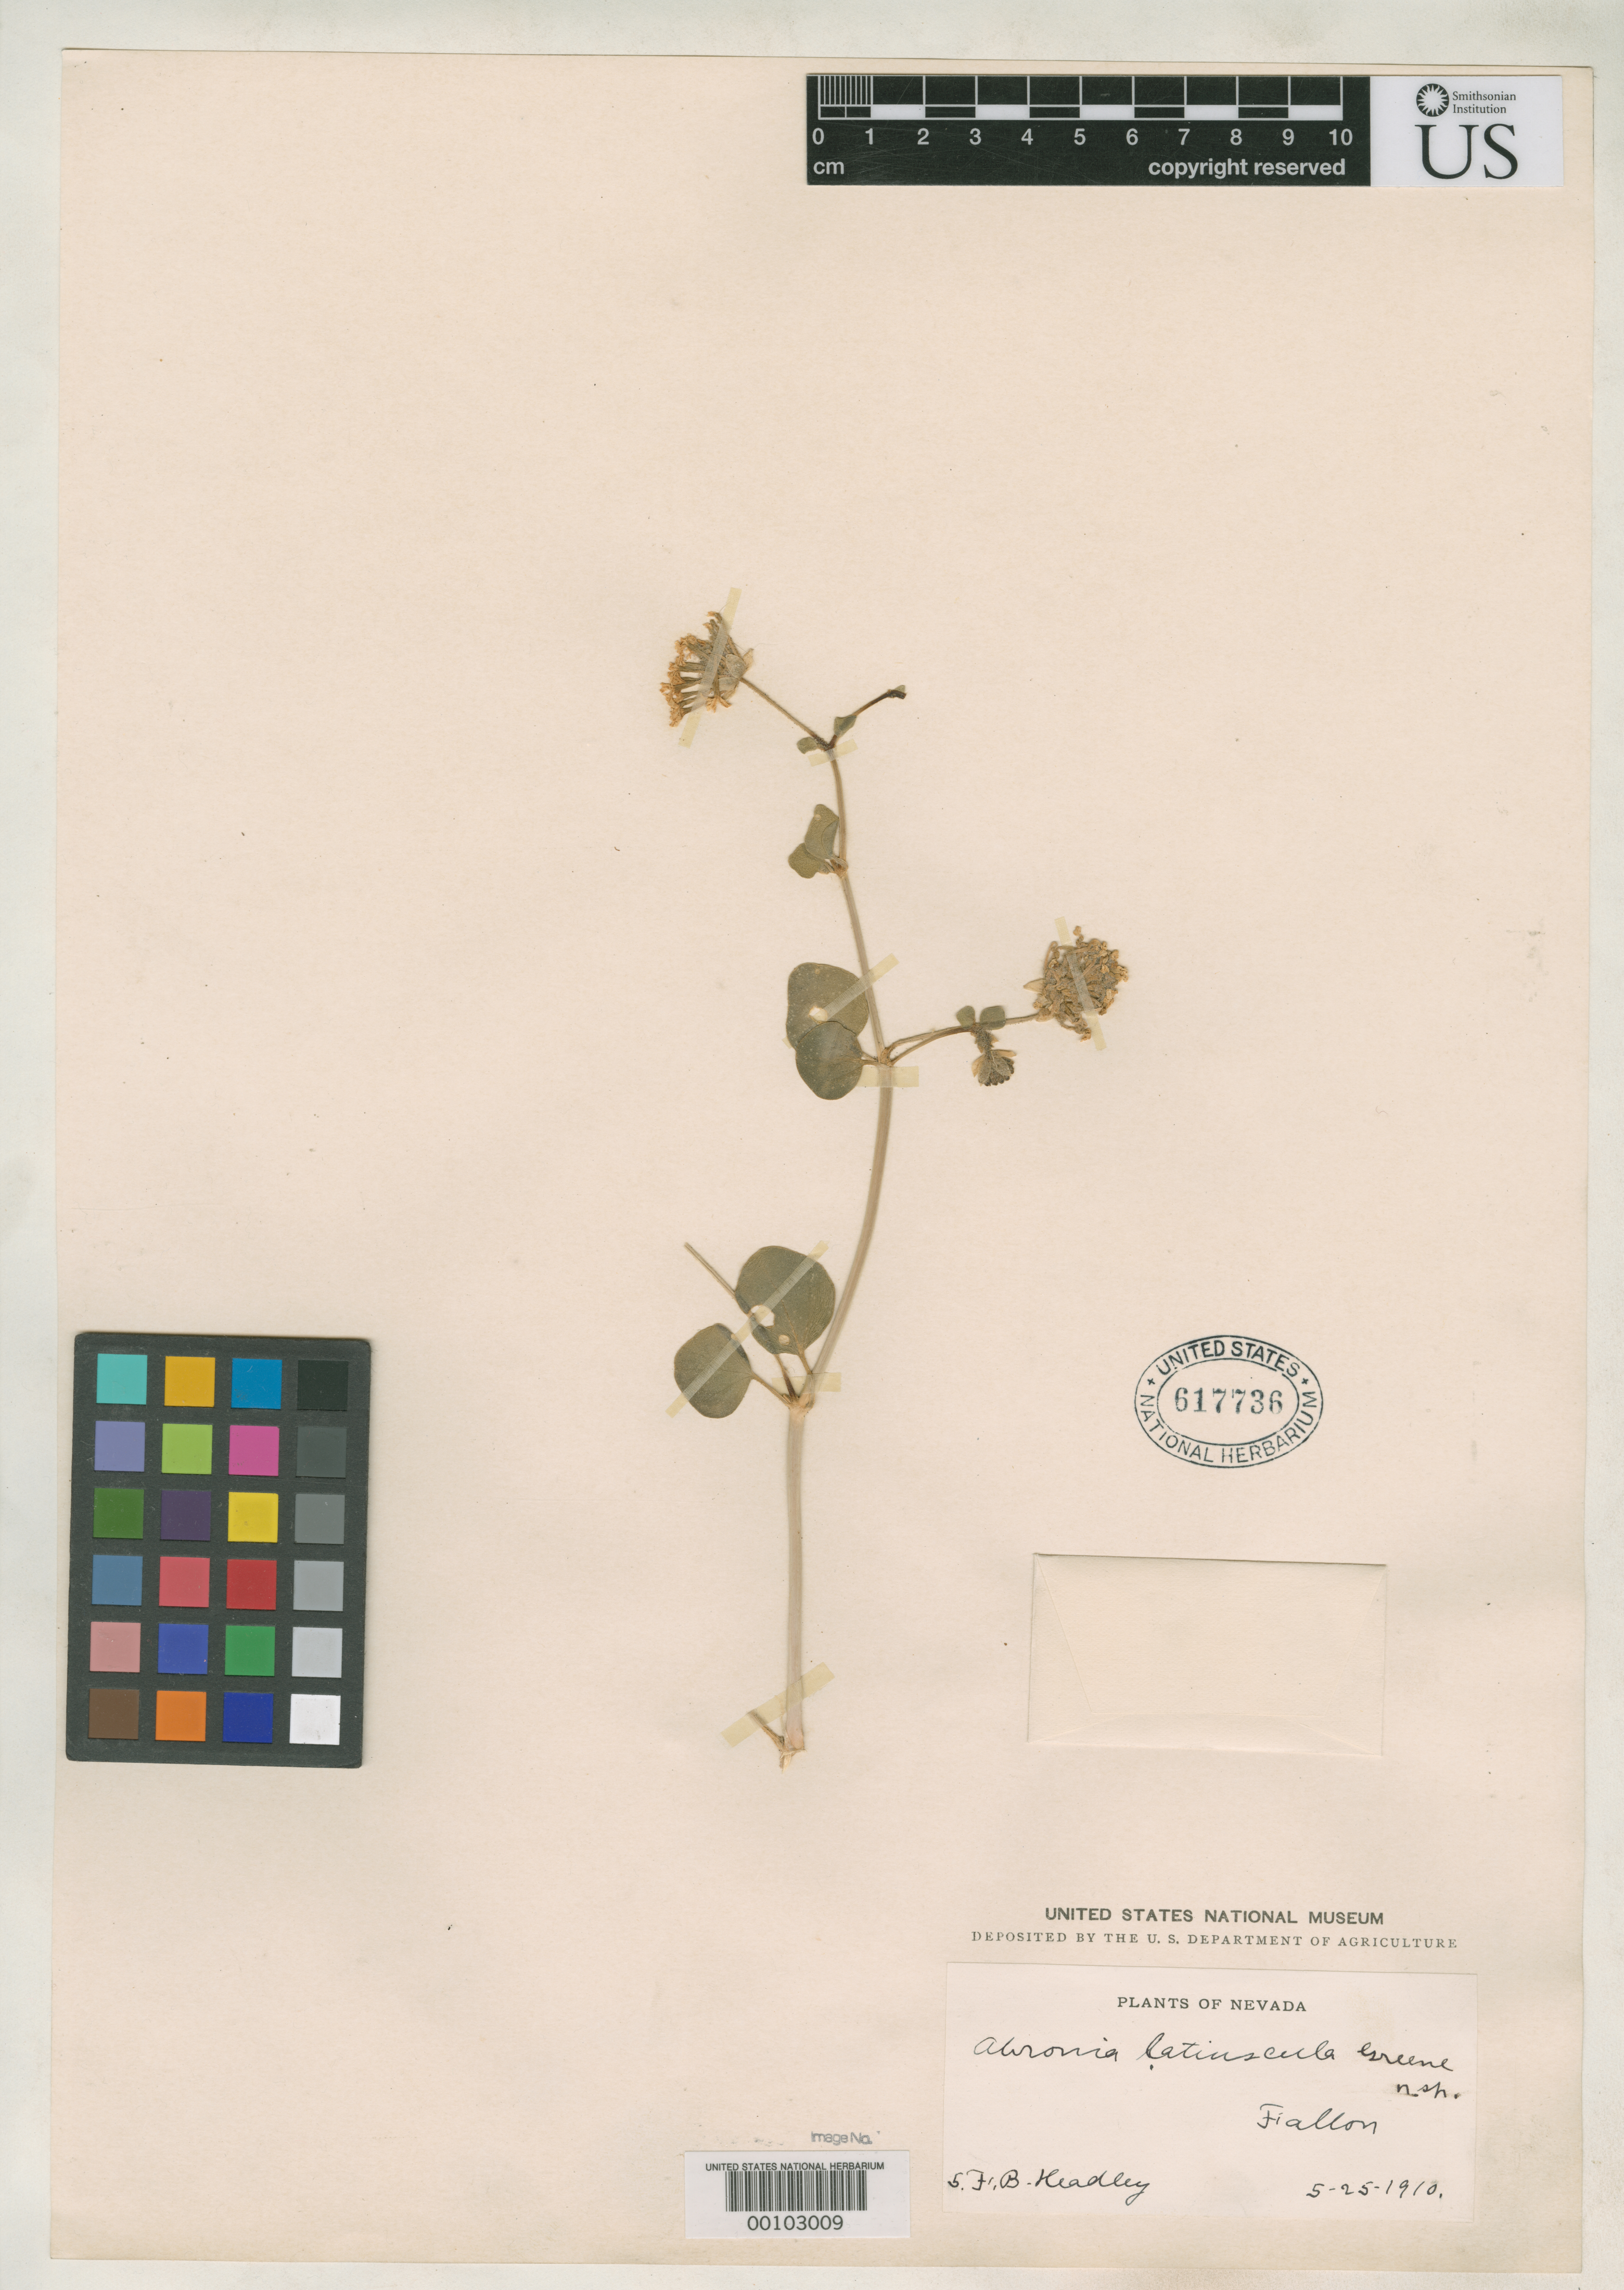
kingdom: Plantae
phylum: Tracheophyta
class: Magnoliopsida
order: Caryophyllales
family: Nyctaginaceae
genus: Abronia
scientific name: Abronia latiuscula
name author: Greene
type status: Holotype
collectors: F. B. Headley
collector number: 5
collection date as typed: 25 May 1910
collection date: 1910-05-25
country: United States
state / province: Nevada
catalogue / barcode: US 617736